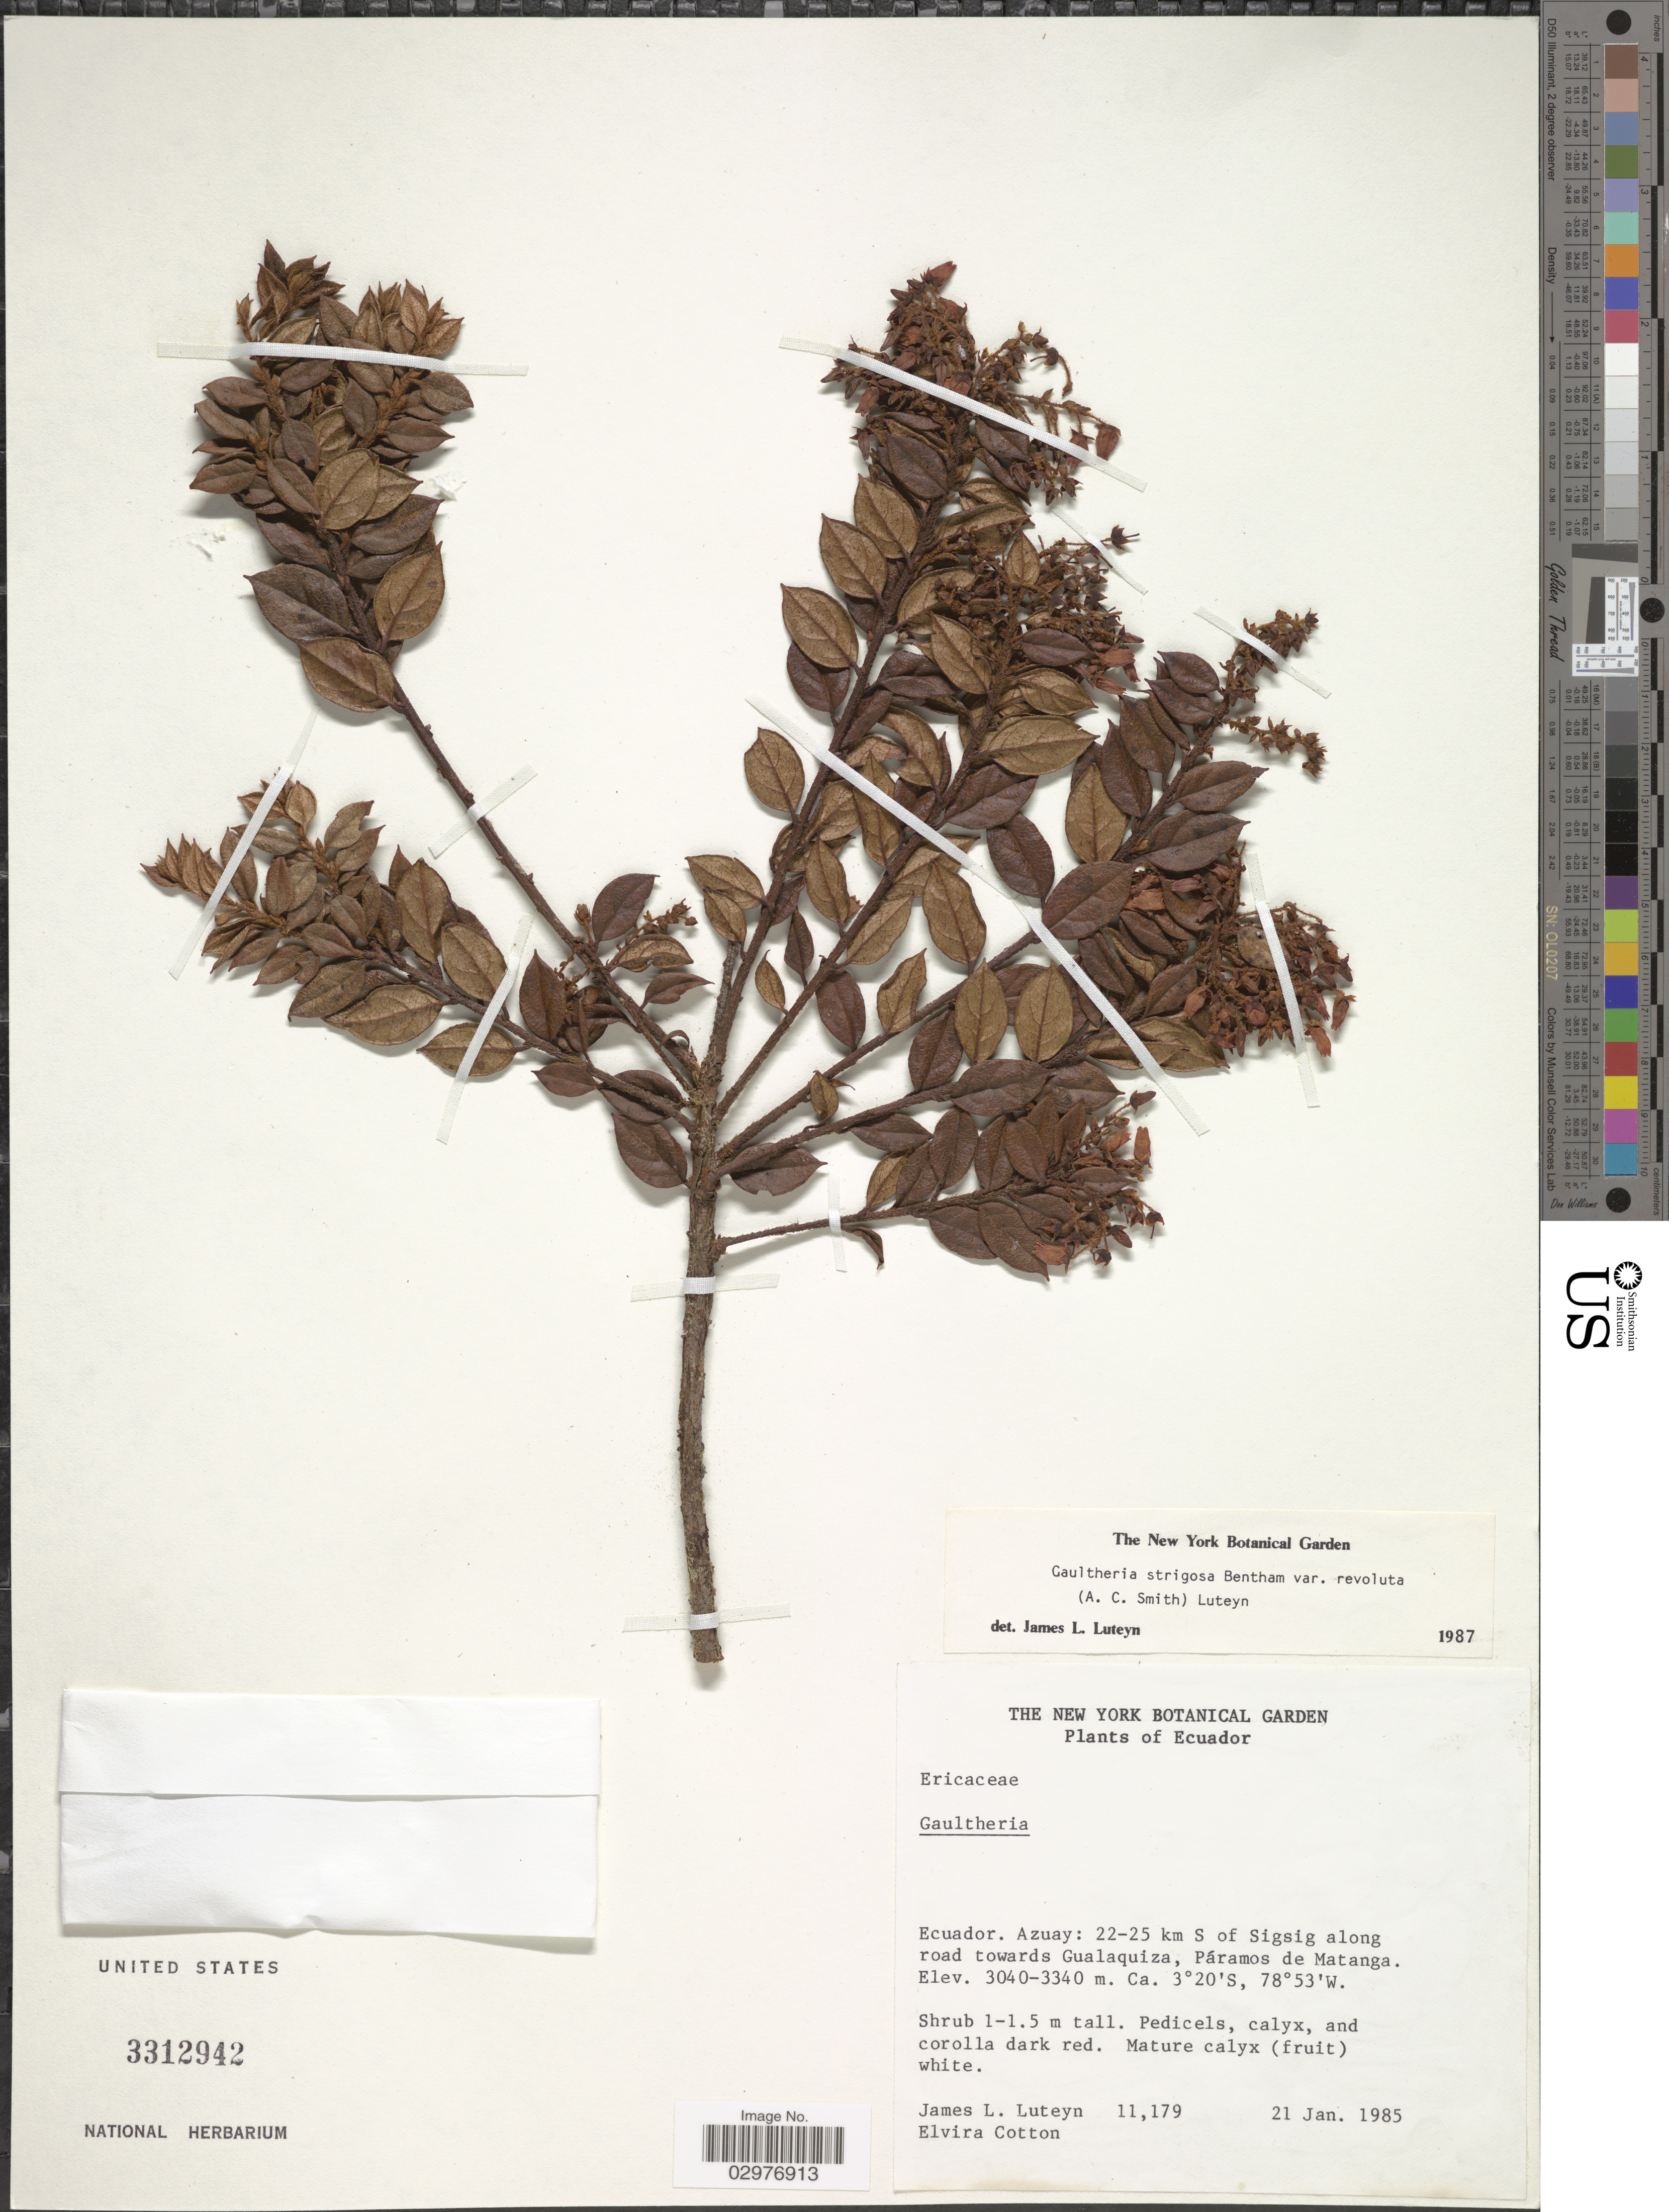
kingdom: Plantae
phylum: Tracheophyta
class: Magnoliopsida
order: Ericales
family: Ericaceae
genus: Gaultheria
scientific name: Gaultheria strigosa var. revoluta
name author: (A.C. Sm.) Luteyn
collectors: J. L. Luteyn & E. Cotton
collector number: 11179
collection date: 1985-01-21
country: Ecuador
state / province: Azuay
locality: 22-25 km S of Sigsig along road towards Gualaquiza, Páramos de Matanga.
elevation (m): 3040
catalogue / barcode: US 3312942